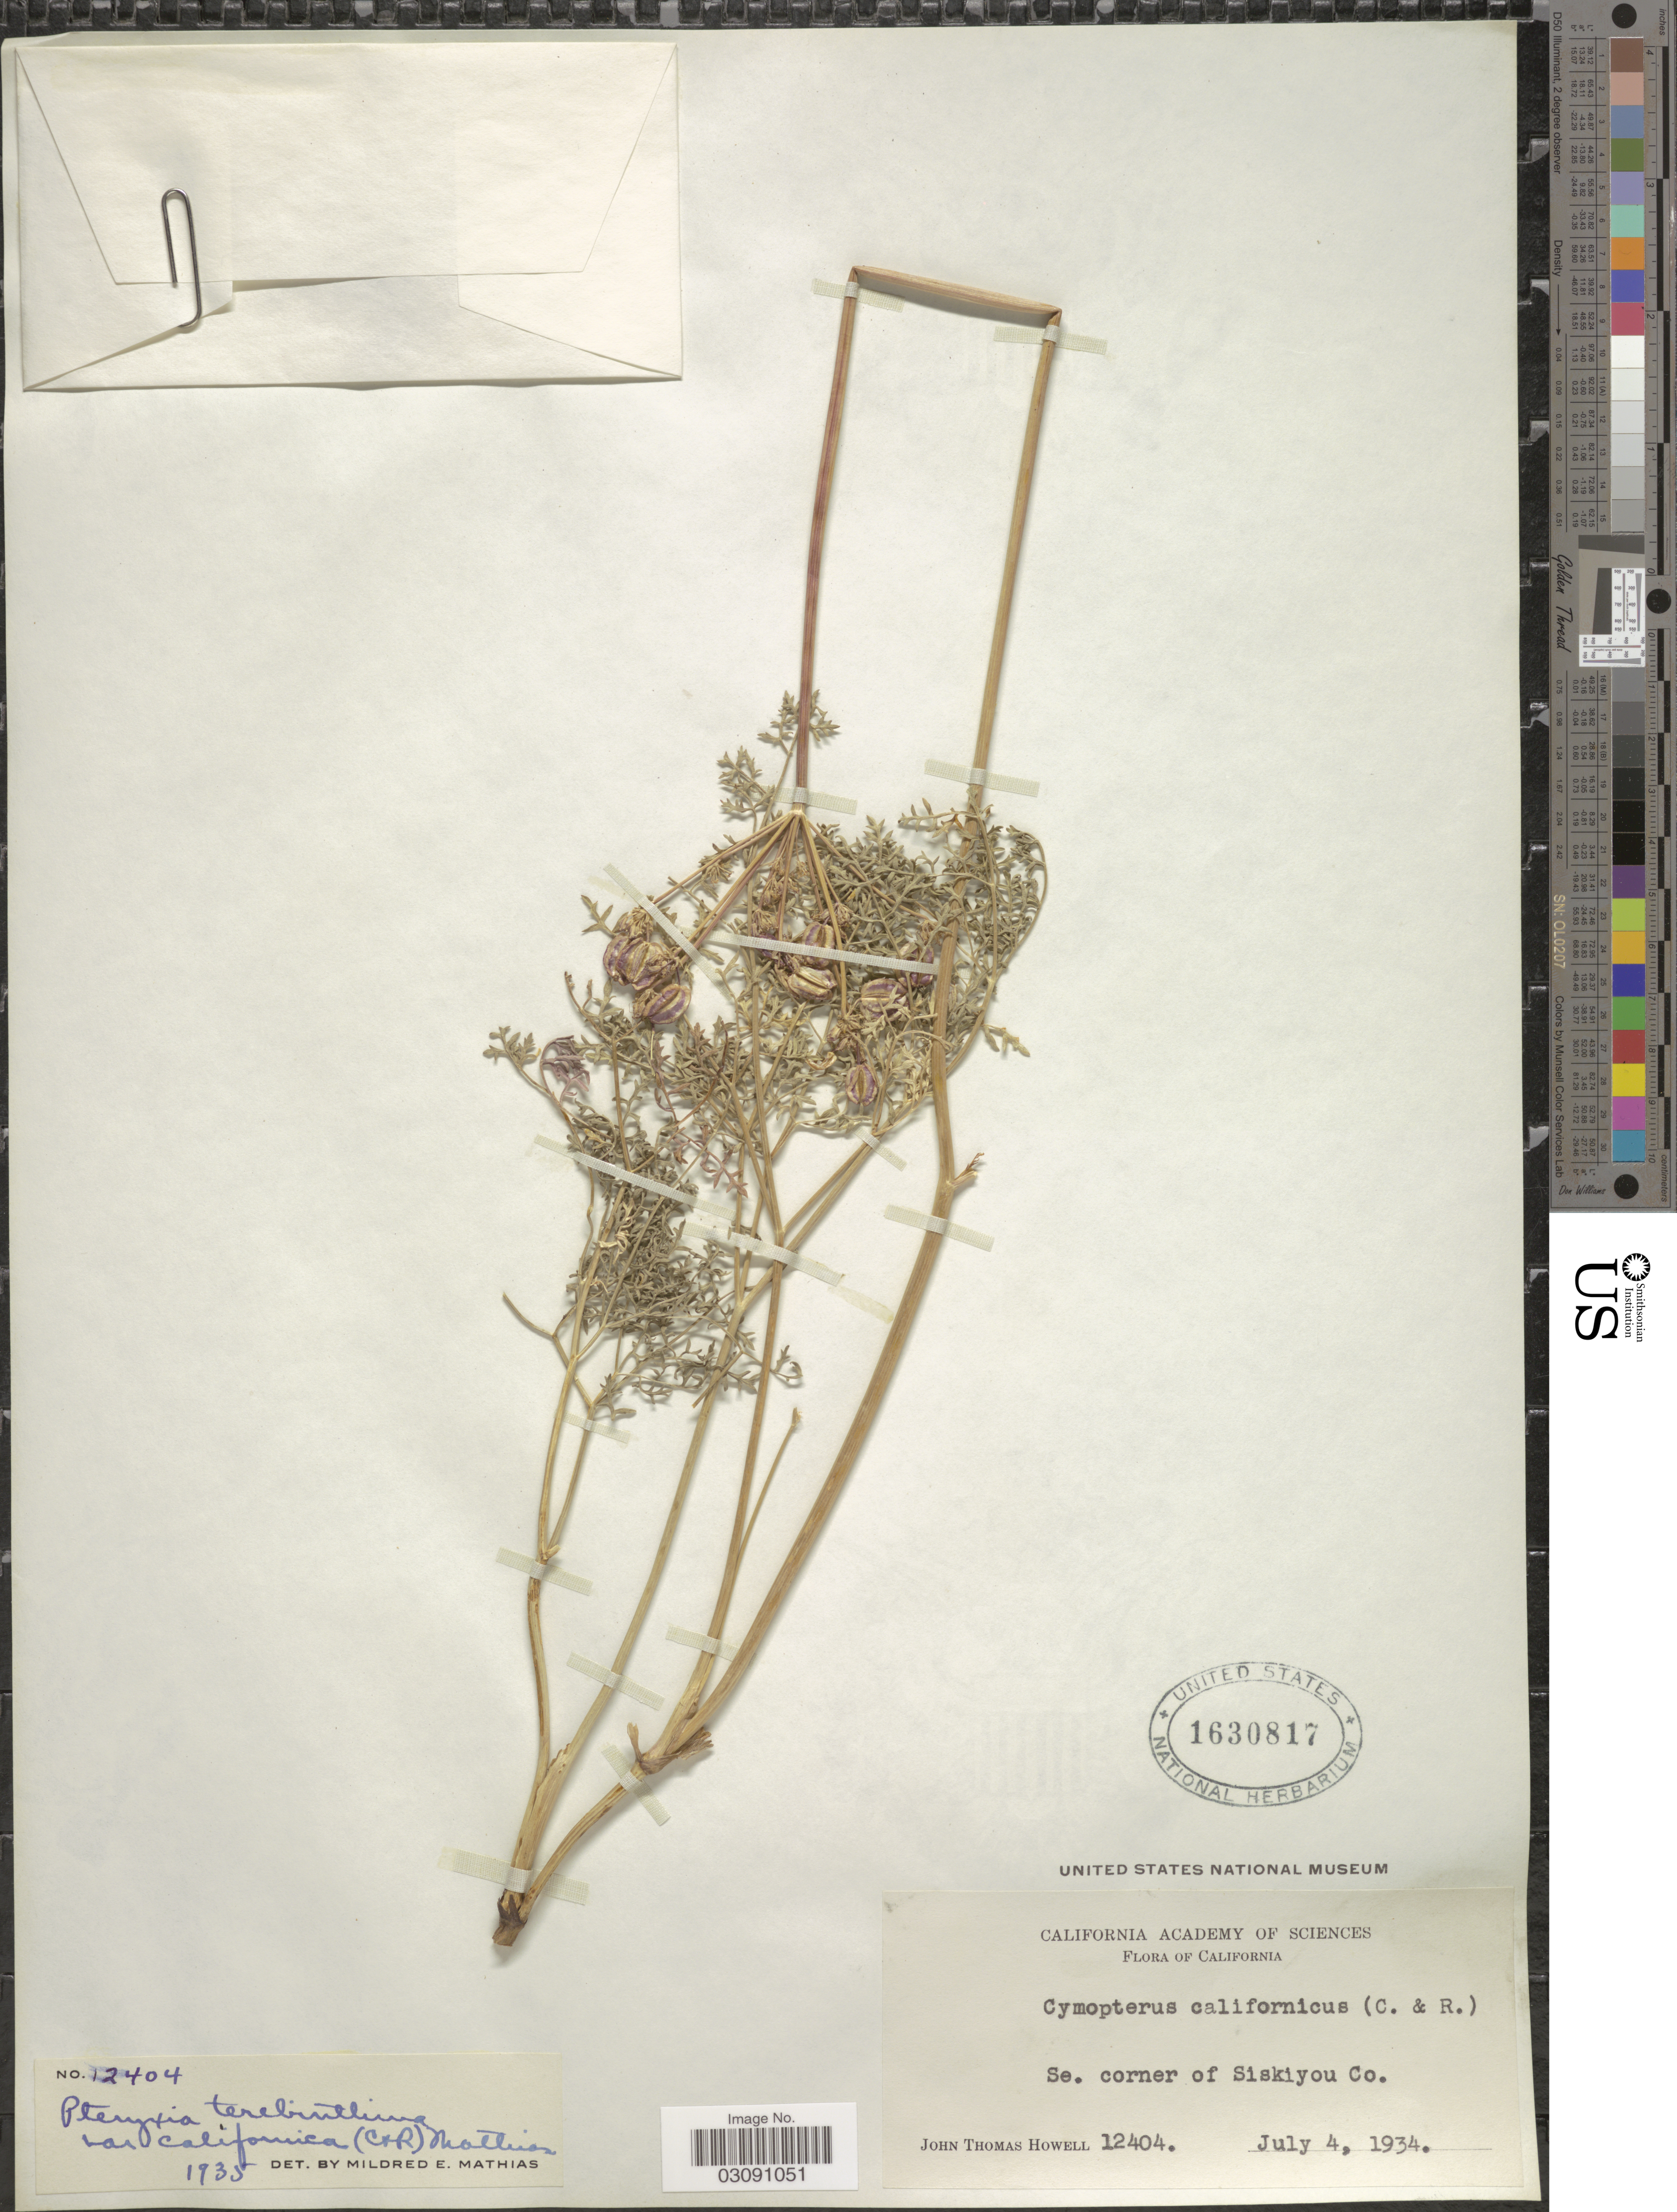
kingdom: Plantae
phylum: Tracheophyta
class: Magnoliopsida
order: Apiales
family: Apiaceae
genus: Pteryxia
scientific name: Pteryxia terebinthina var. californica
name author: (J.M. Coult. & Rose) Mathias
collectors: J. T. Howell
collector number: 12404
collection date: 1934-07-04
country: United States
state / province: California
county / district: Siskiyou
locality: Se. corner of Siskiyou Co.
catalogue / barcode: US 1630817